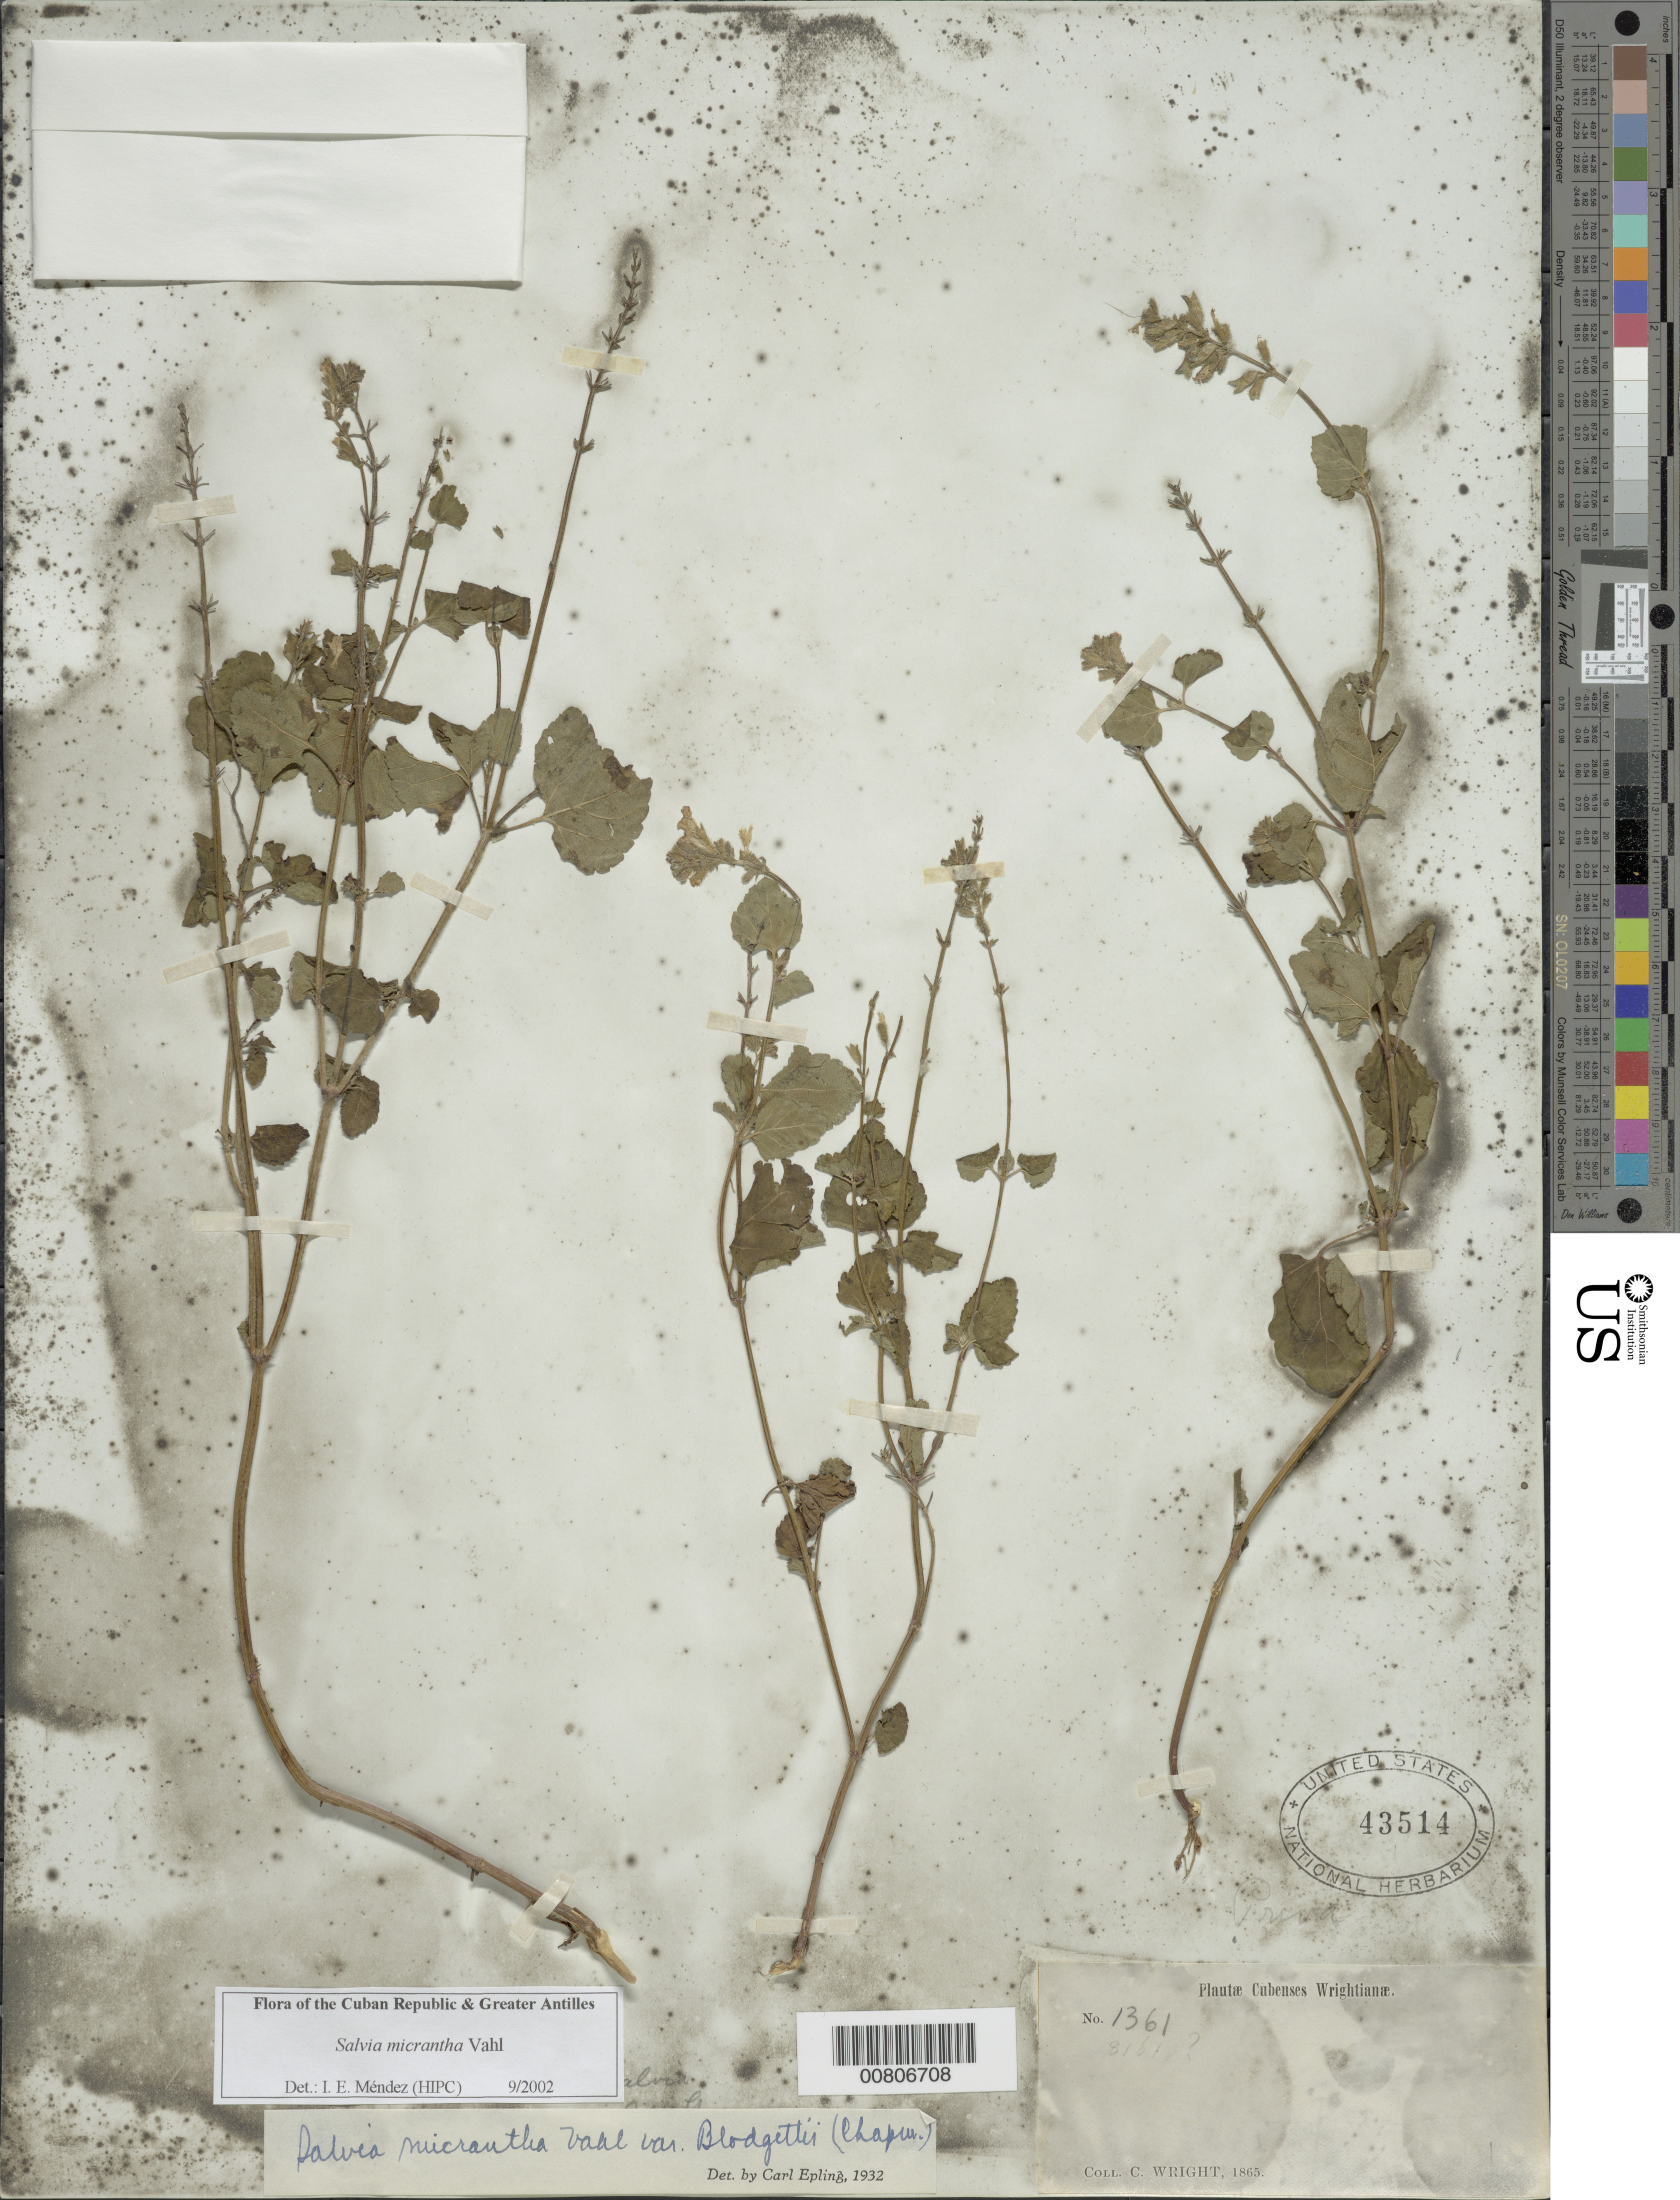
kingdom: Plantae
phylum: Tracheophyta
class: Magnoliopsida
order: Lamiales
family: Lamiaceae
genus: Salvia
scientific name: Salvia micrantha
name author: Vahl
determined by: Méndez, Isidro E., (HIPC)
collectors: C. Wright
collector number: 1361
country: Cuba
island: Cuba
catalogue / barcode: US 43514